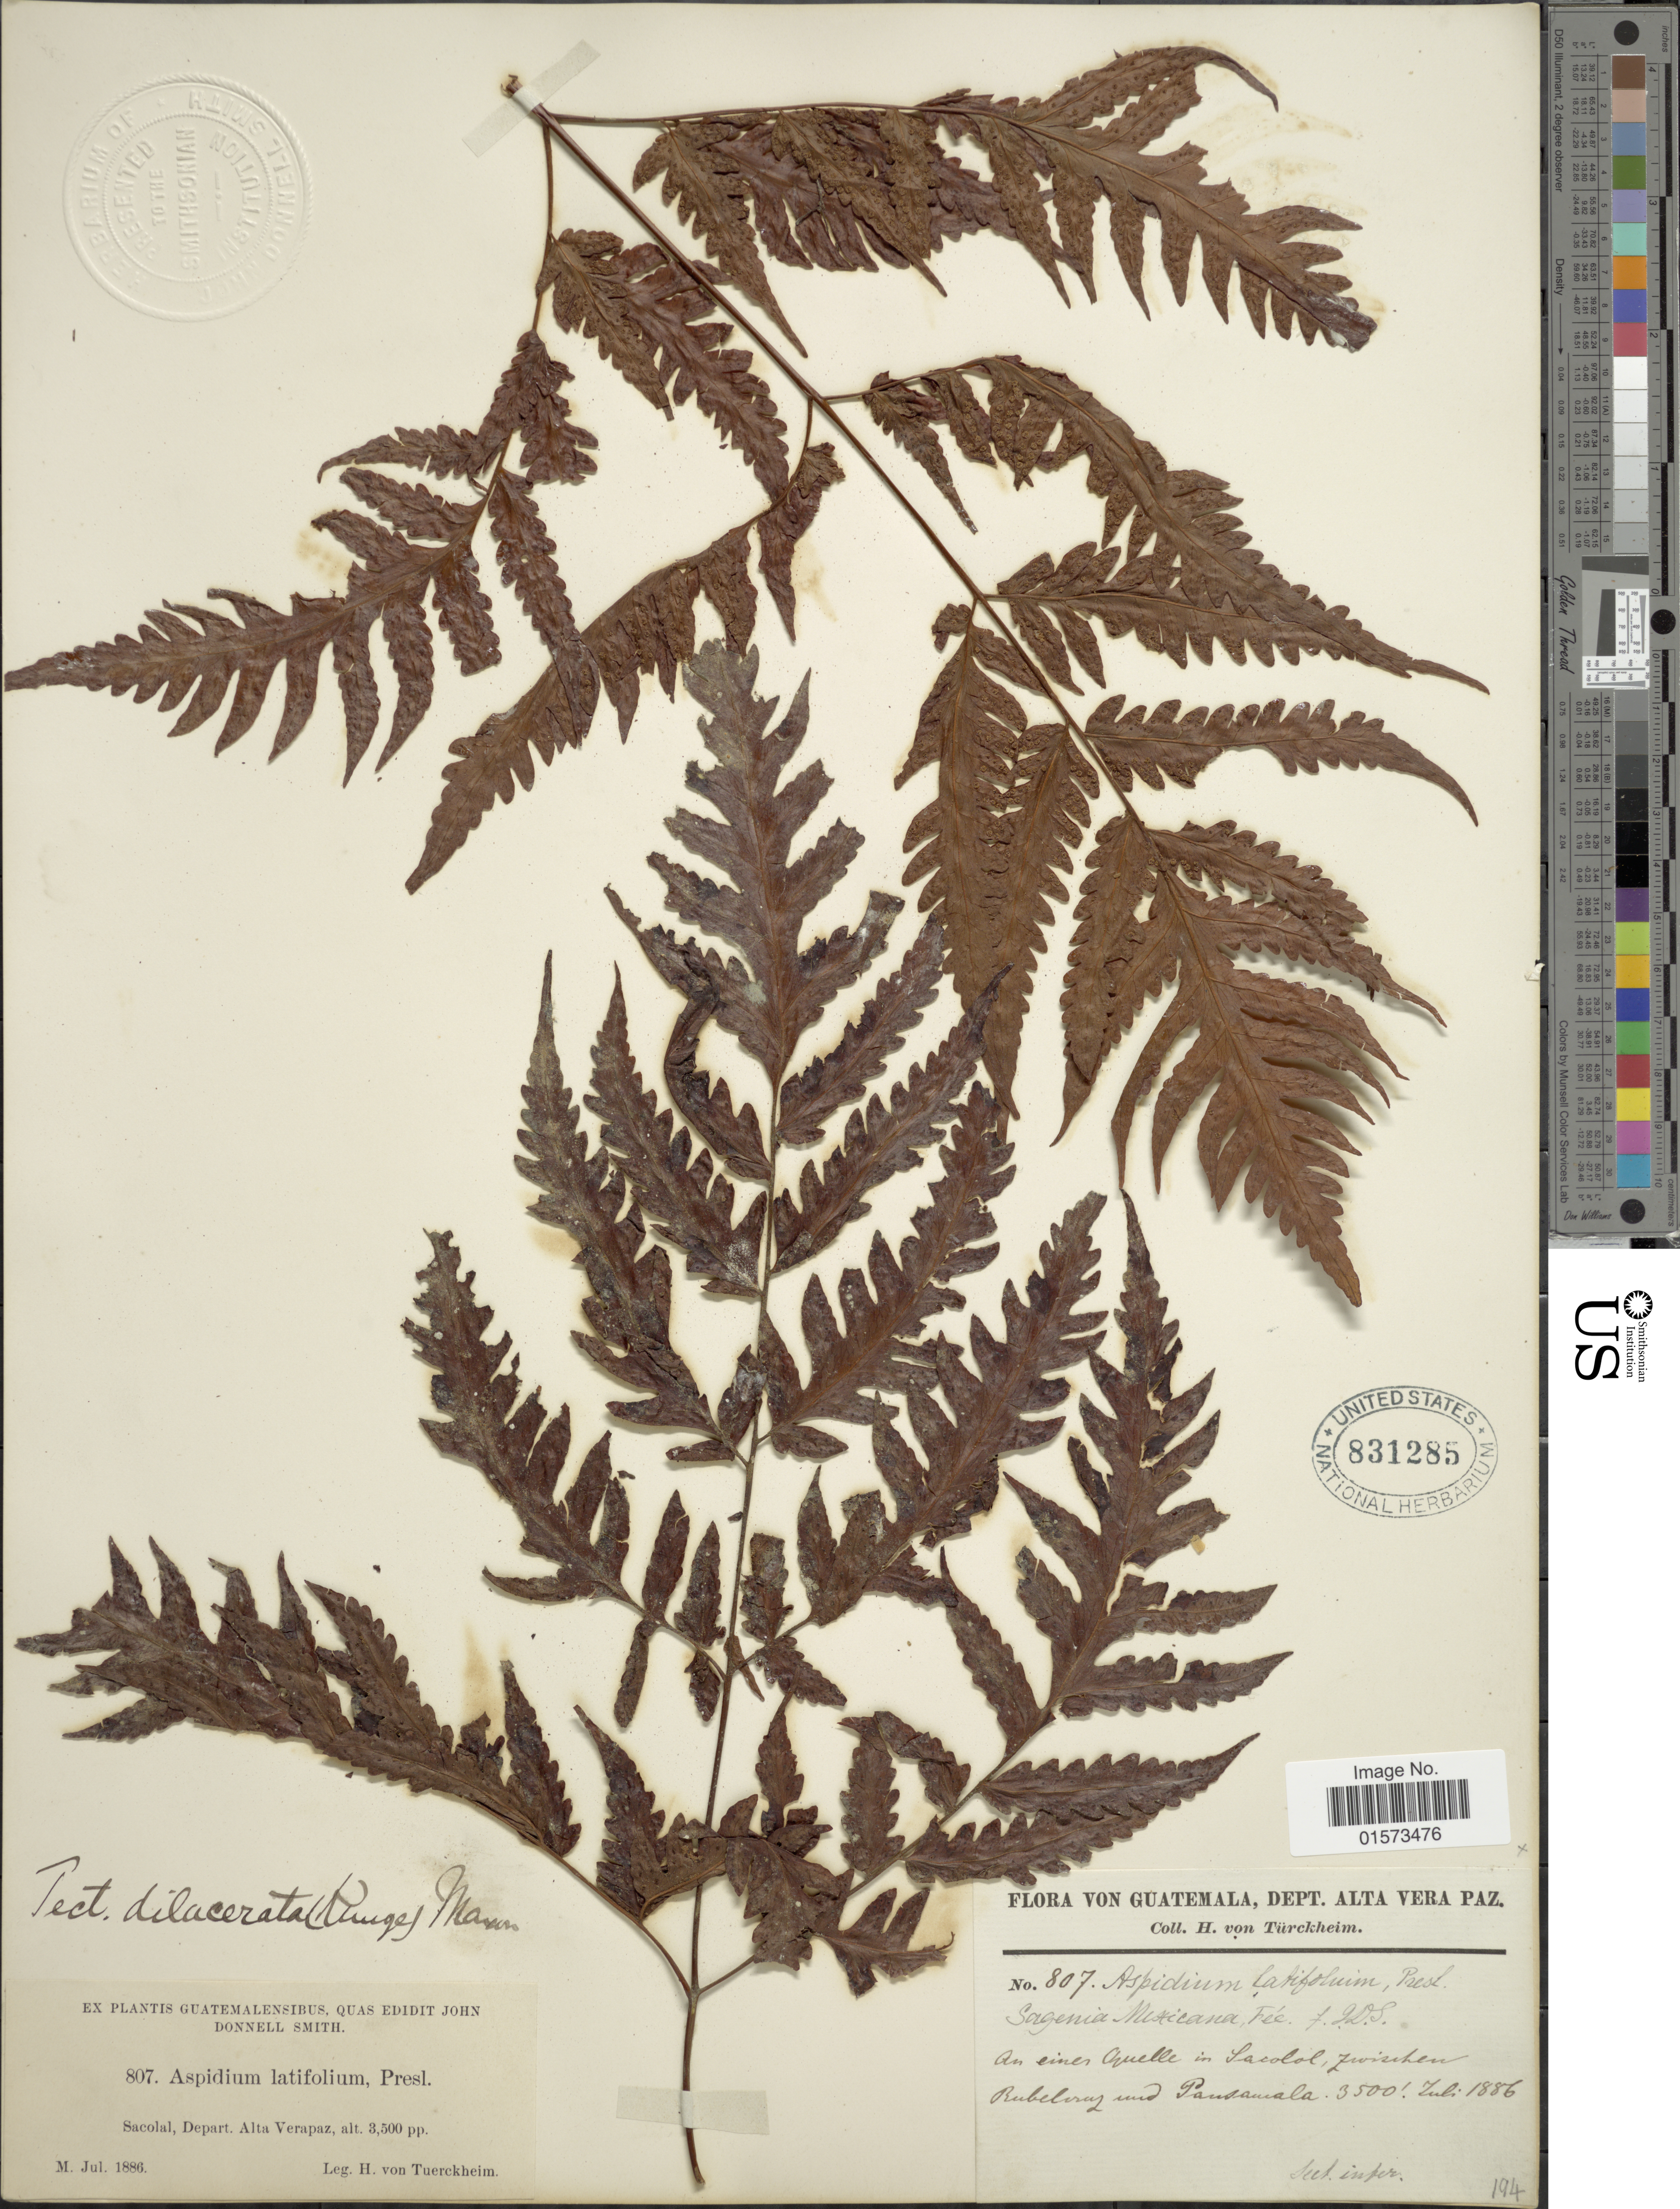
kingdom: Plantae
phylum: Tracheophyta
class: Polypodiopsida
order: Polypodiales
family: Tectariaceae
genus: Tectaria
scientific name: Tectaria mexicana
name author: (Fée) C.V. Morton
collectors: H. von Türckheim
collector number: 807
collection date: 1886-07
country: Guatemala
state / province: Alta Verapaz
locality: Sacolal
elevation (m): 1067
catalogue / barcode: US 831285